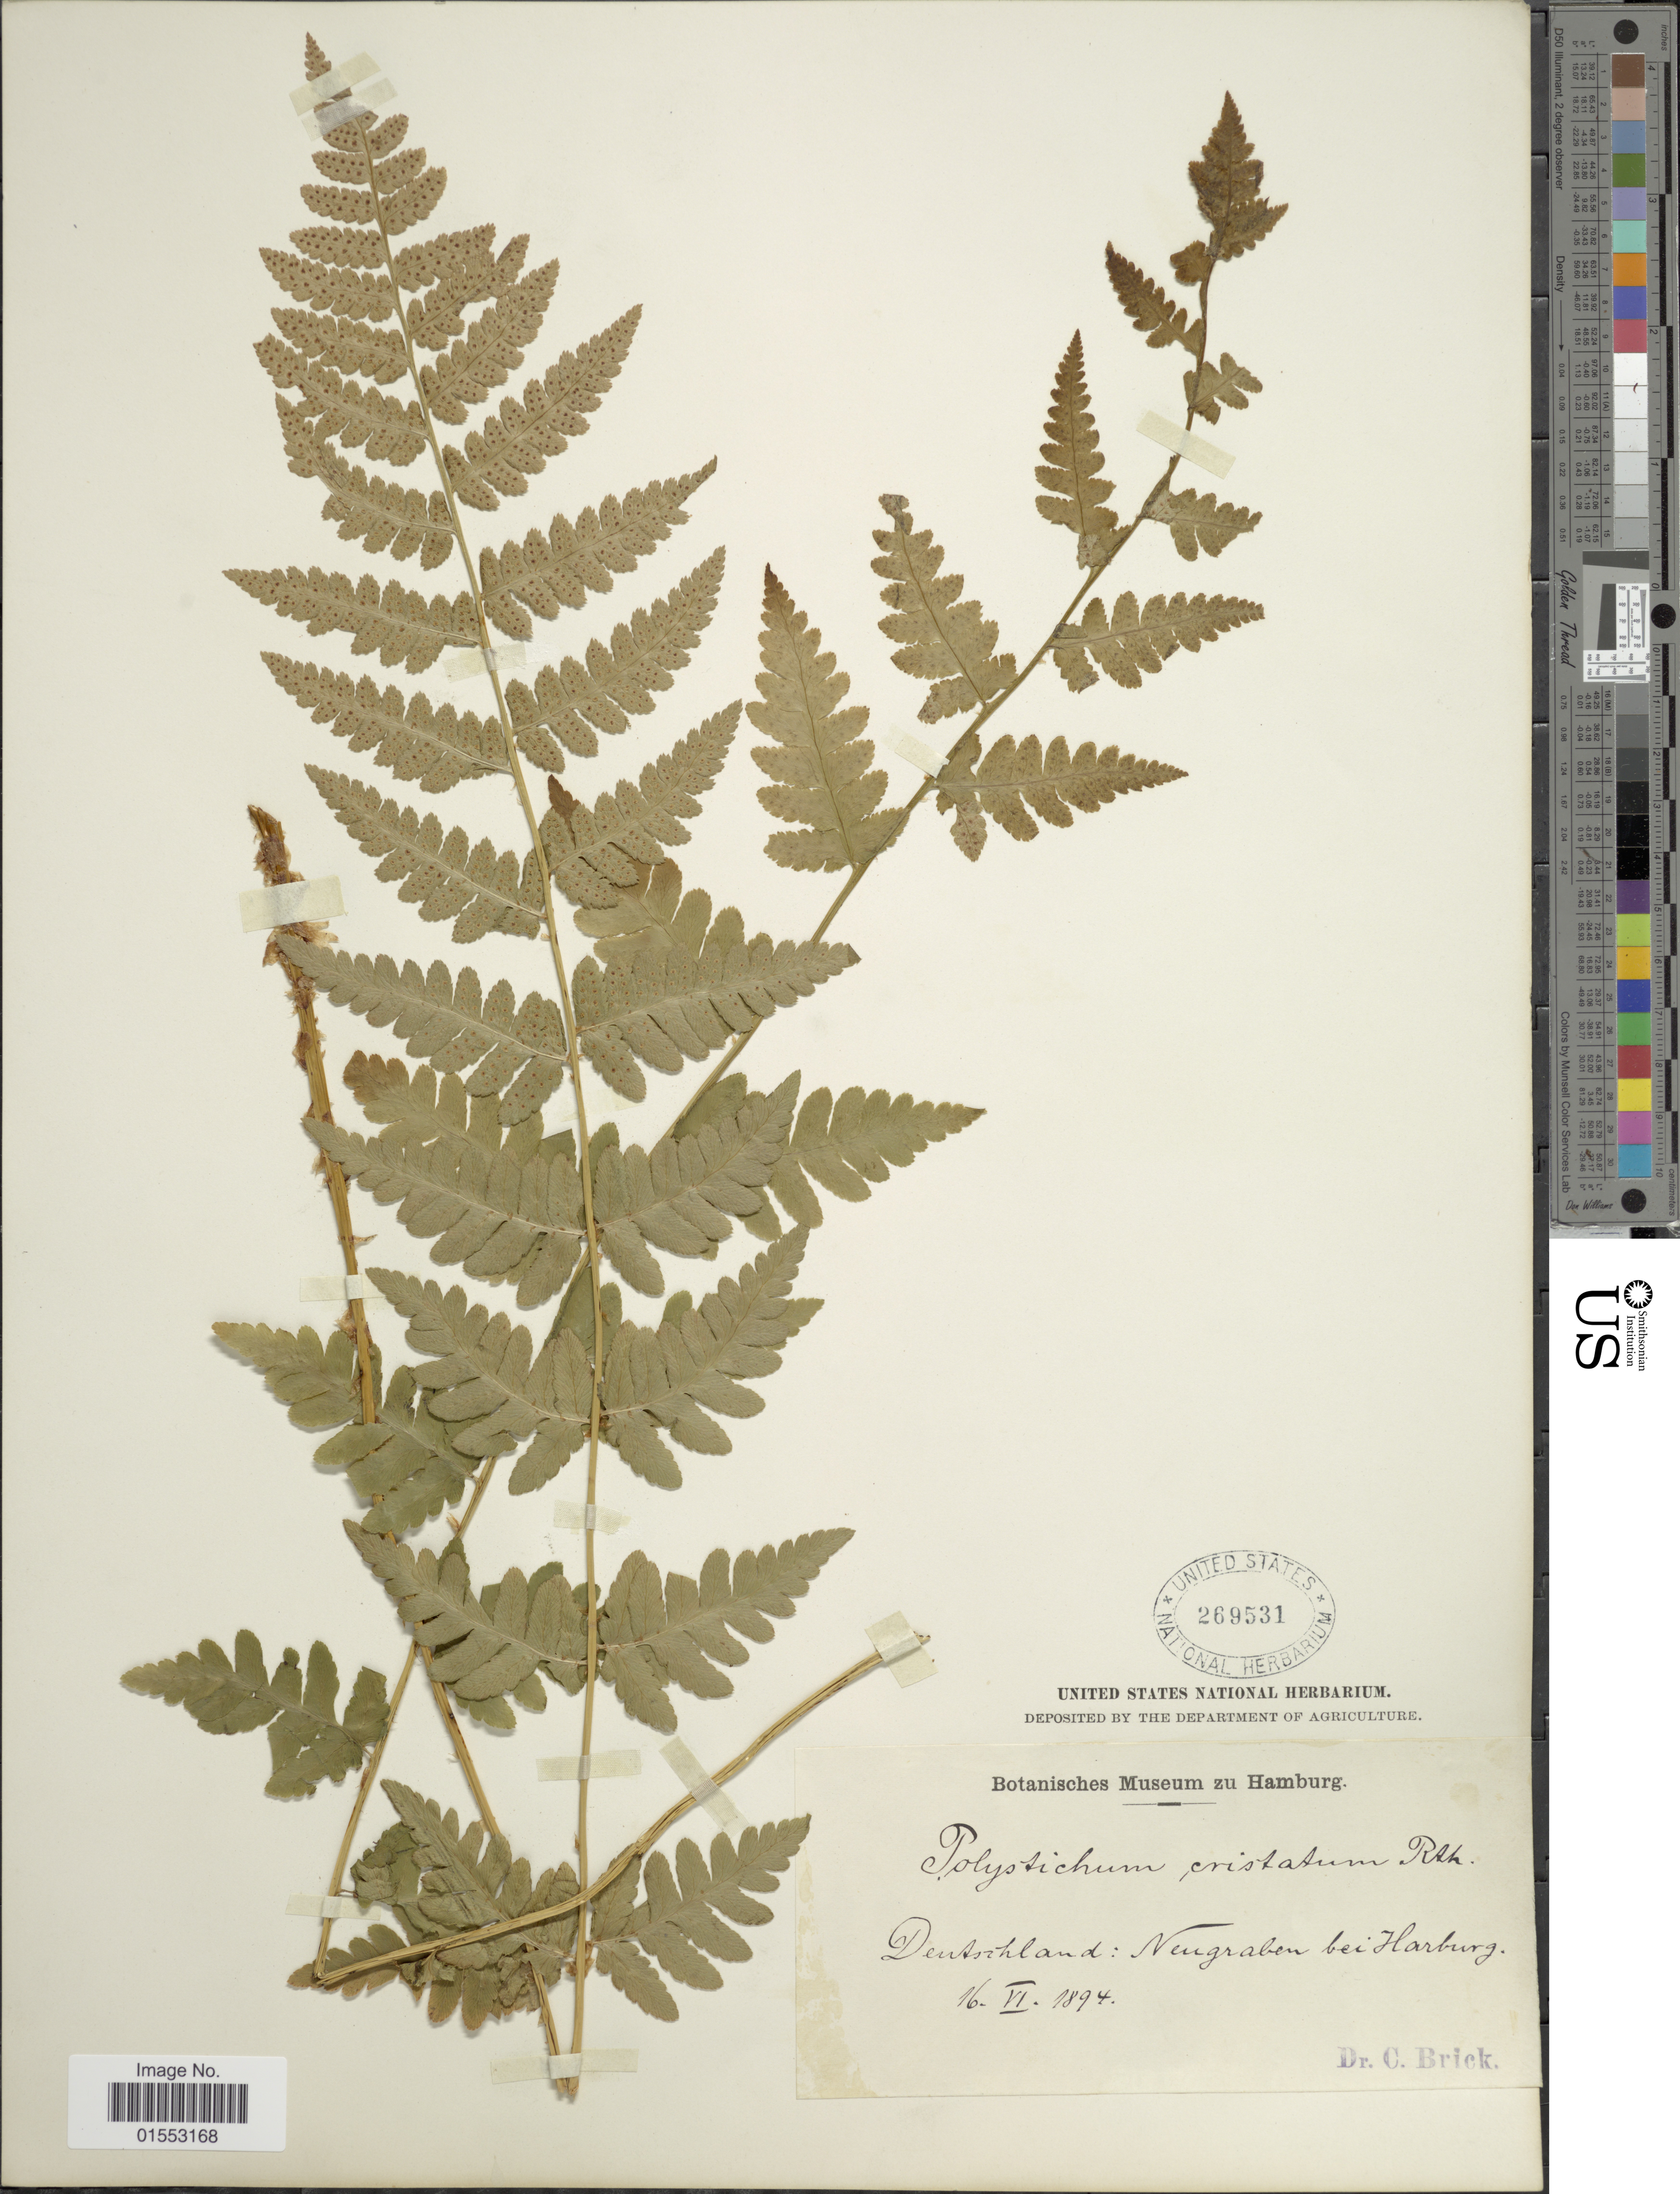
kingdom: Plantae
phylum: Tracheophyta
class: Polypodiopsida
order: Polypodiales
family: Dryopteridaceae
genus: Dryopteris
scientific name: Dryopteris cristata var. spinulosa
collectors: C. Brick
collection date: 1894-06-16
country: Germany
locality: Deutschland: Neurgraben bei Harburg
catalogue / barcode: US 269531